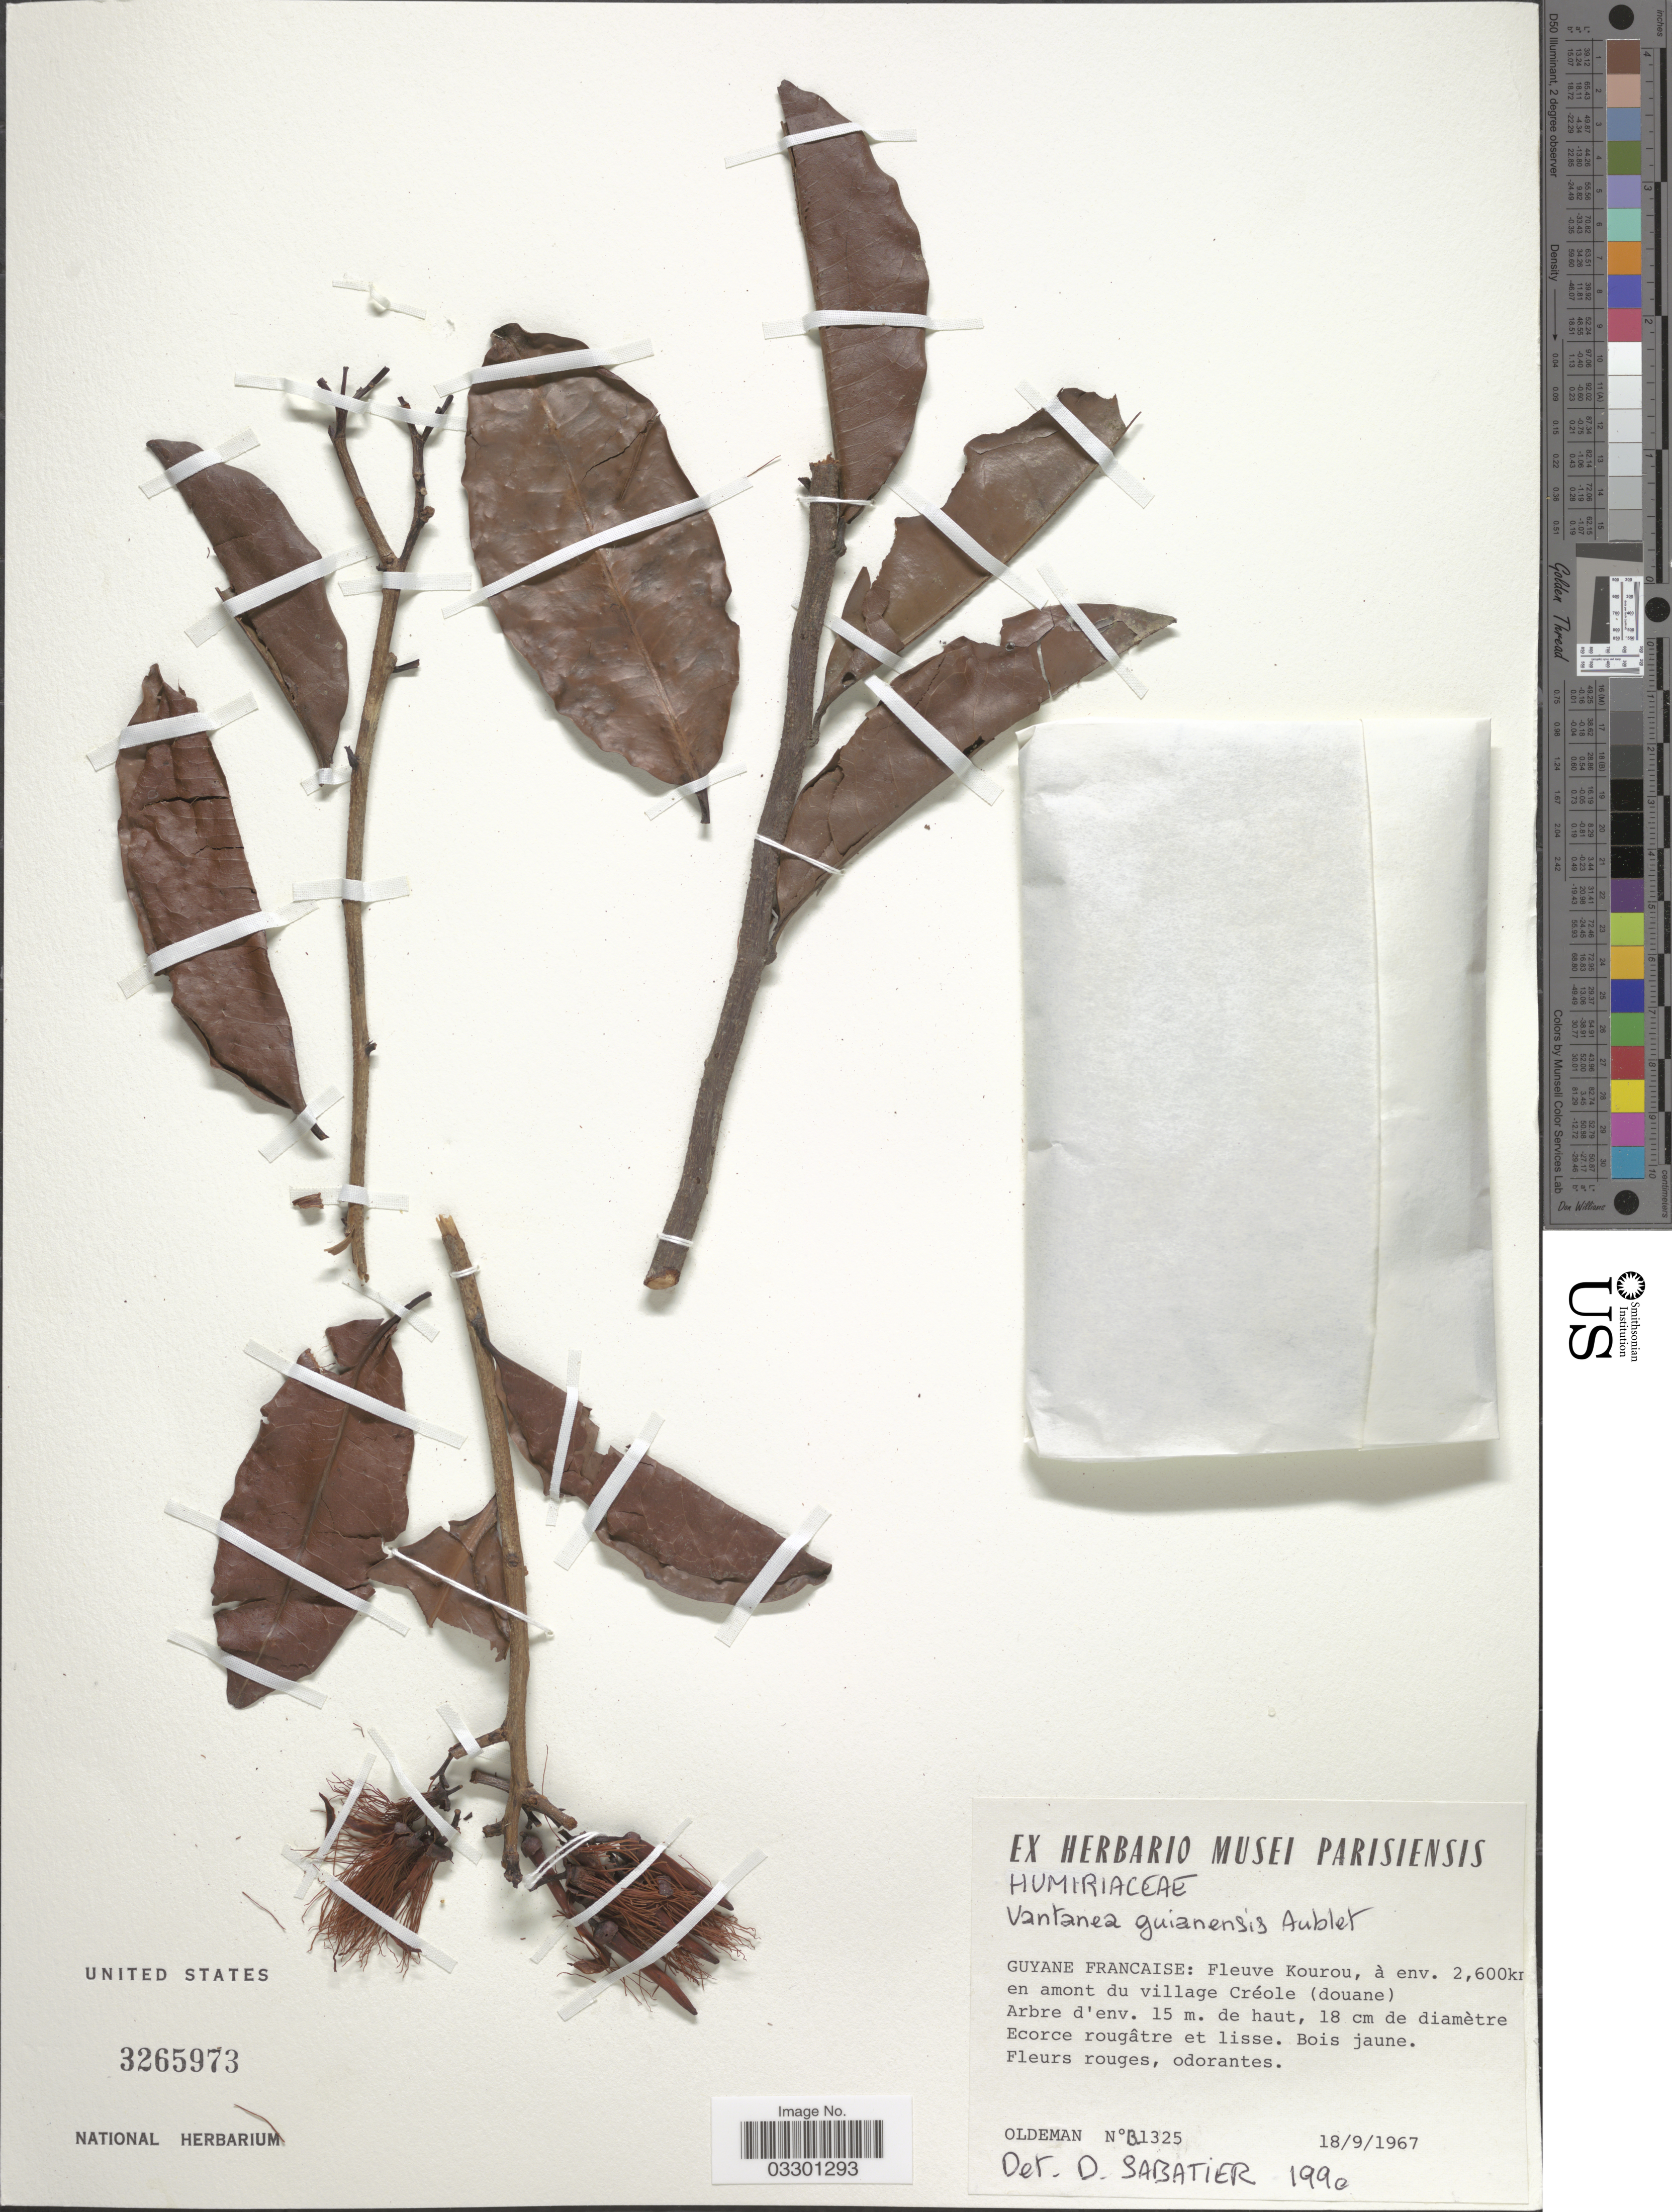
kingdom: Plantae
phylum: Tracheophyta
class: Magnoliopsida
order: Malpighiales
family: Humiriaceae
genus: Vantanea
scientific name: Vantanea guianensis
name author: Poir.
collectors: -- Oldeman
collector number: B1325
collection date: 1967-09-18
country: French Guiana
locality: Guyane Francaise: Fleuve Kourou, à env. 2600k [illegible text] en amont du village Créole (douane).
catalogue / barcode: US 3265973